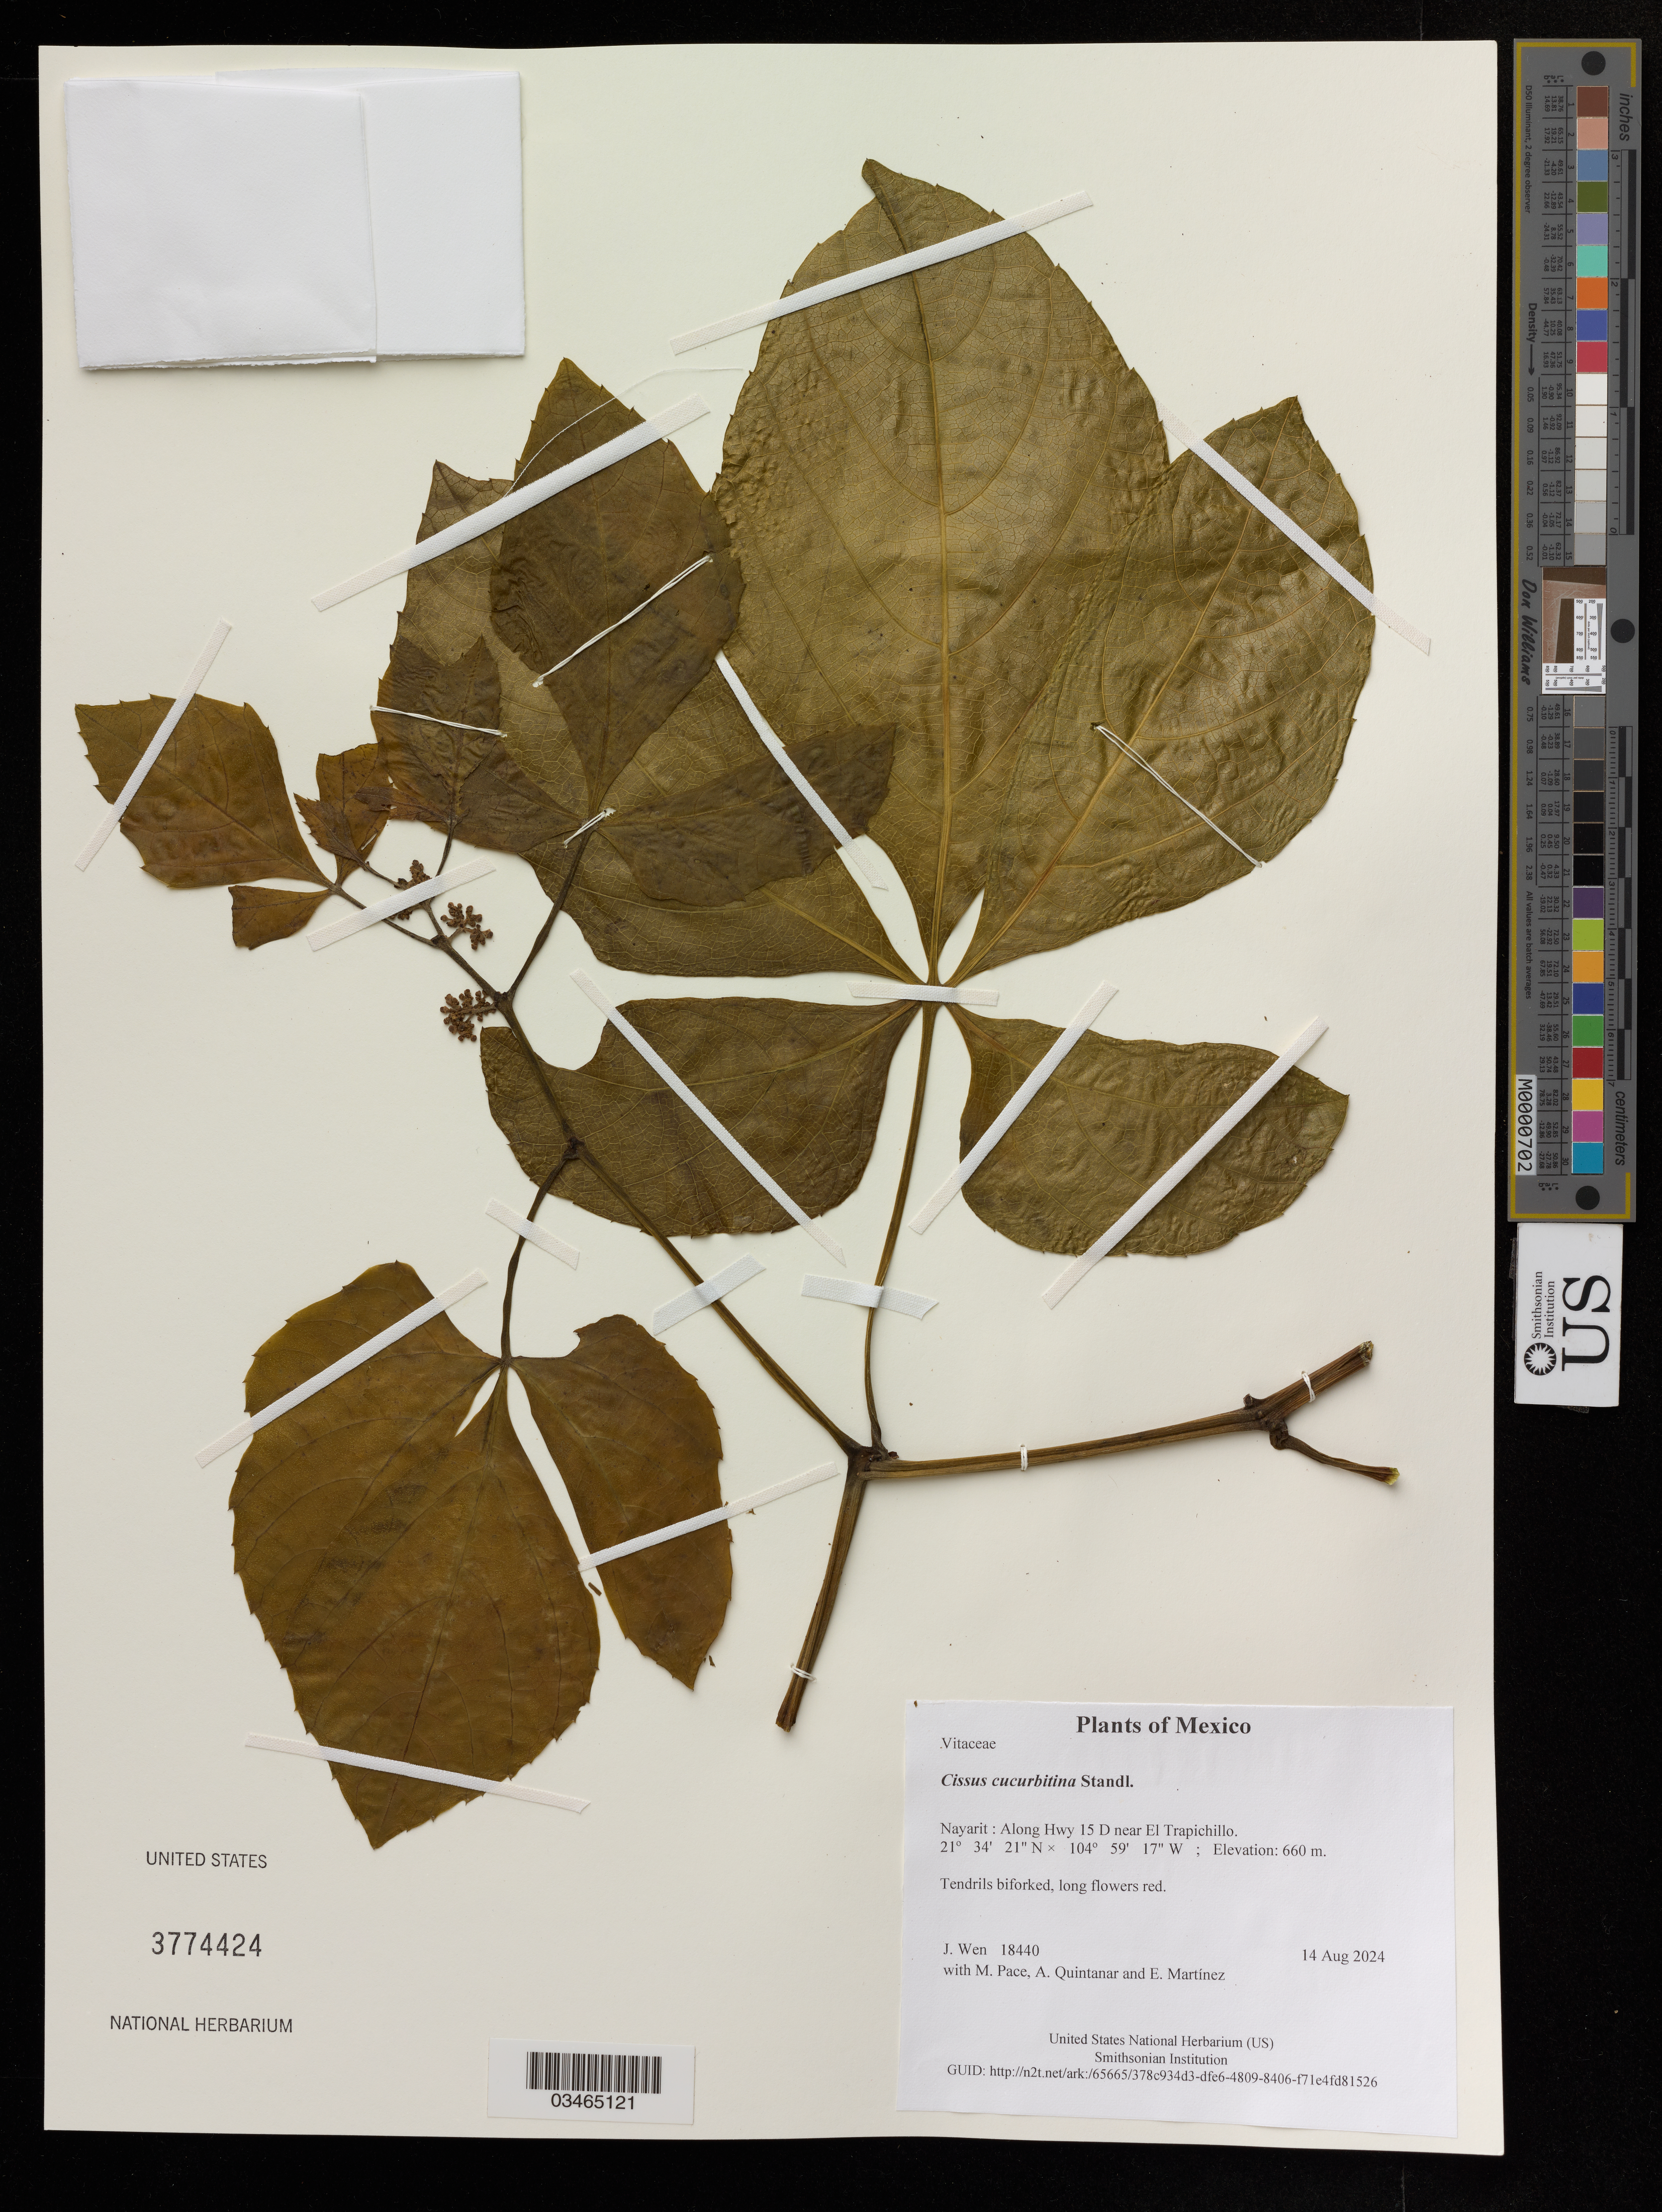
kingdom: Plantae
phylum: Tracheophyta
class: Magnoliopsida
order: Vitales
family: Vitaceae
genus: Cissus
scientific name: Cissus cucurbitina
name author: Standl.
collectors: J. Wen, M. Pace, A. Quintanar & E. Martínez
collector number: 18440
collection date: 2024-08-14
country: Mexico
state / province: Nayarit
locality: Along Hwy 15 D near El Trapichillo.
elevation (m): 660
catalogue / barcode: US 3774424